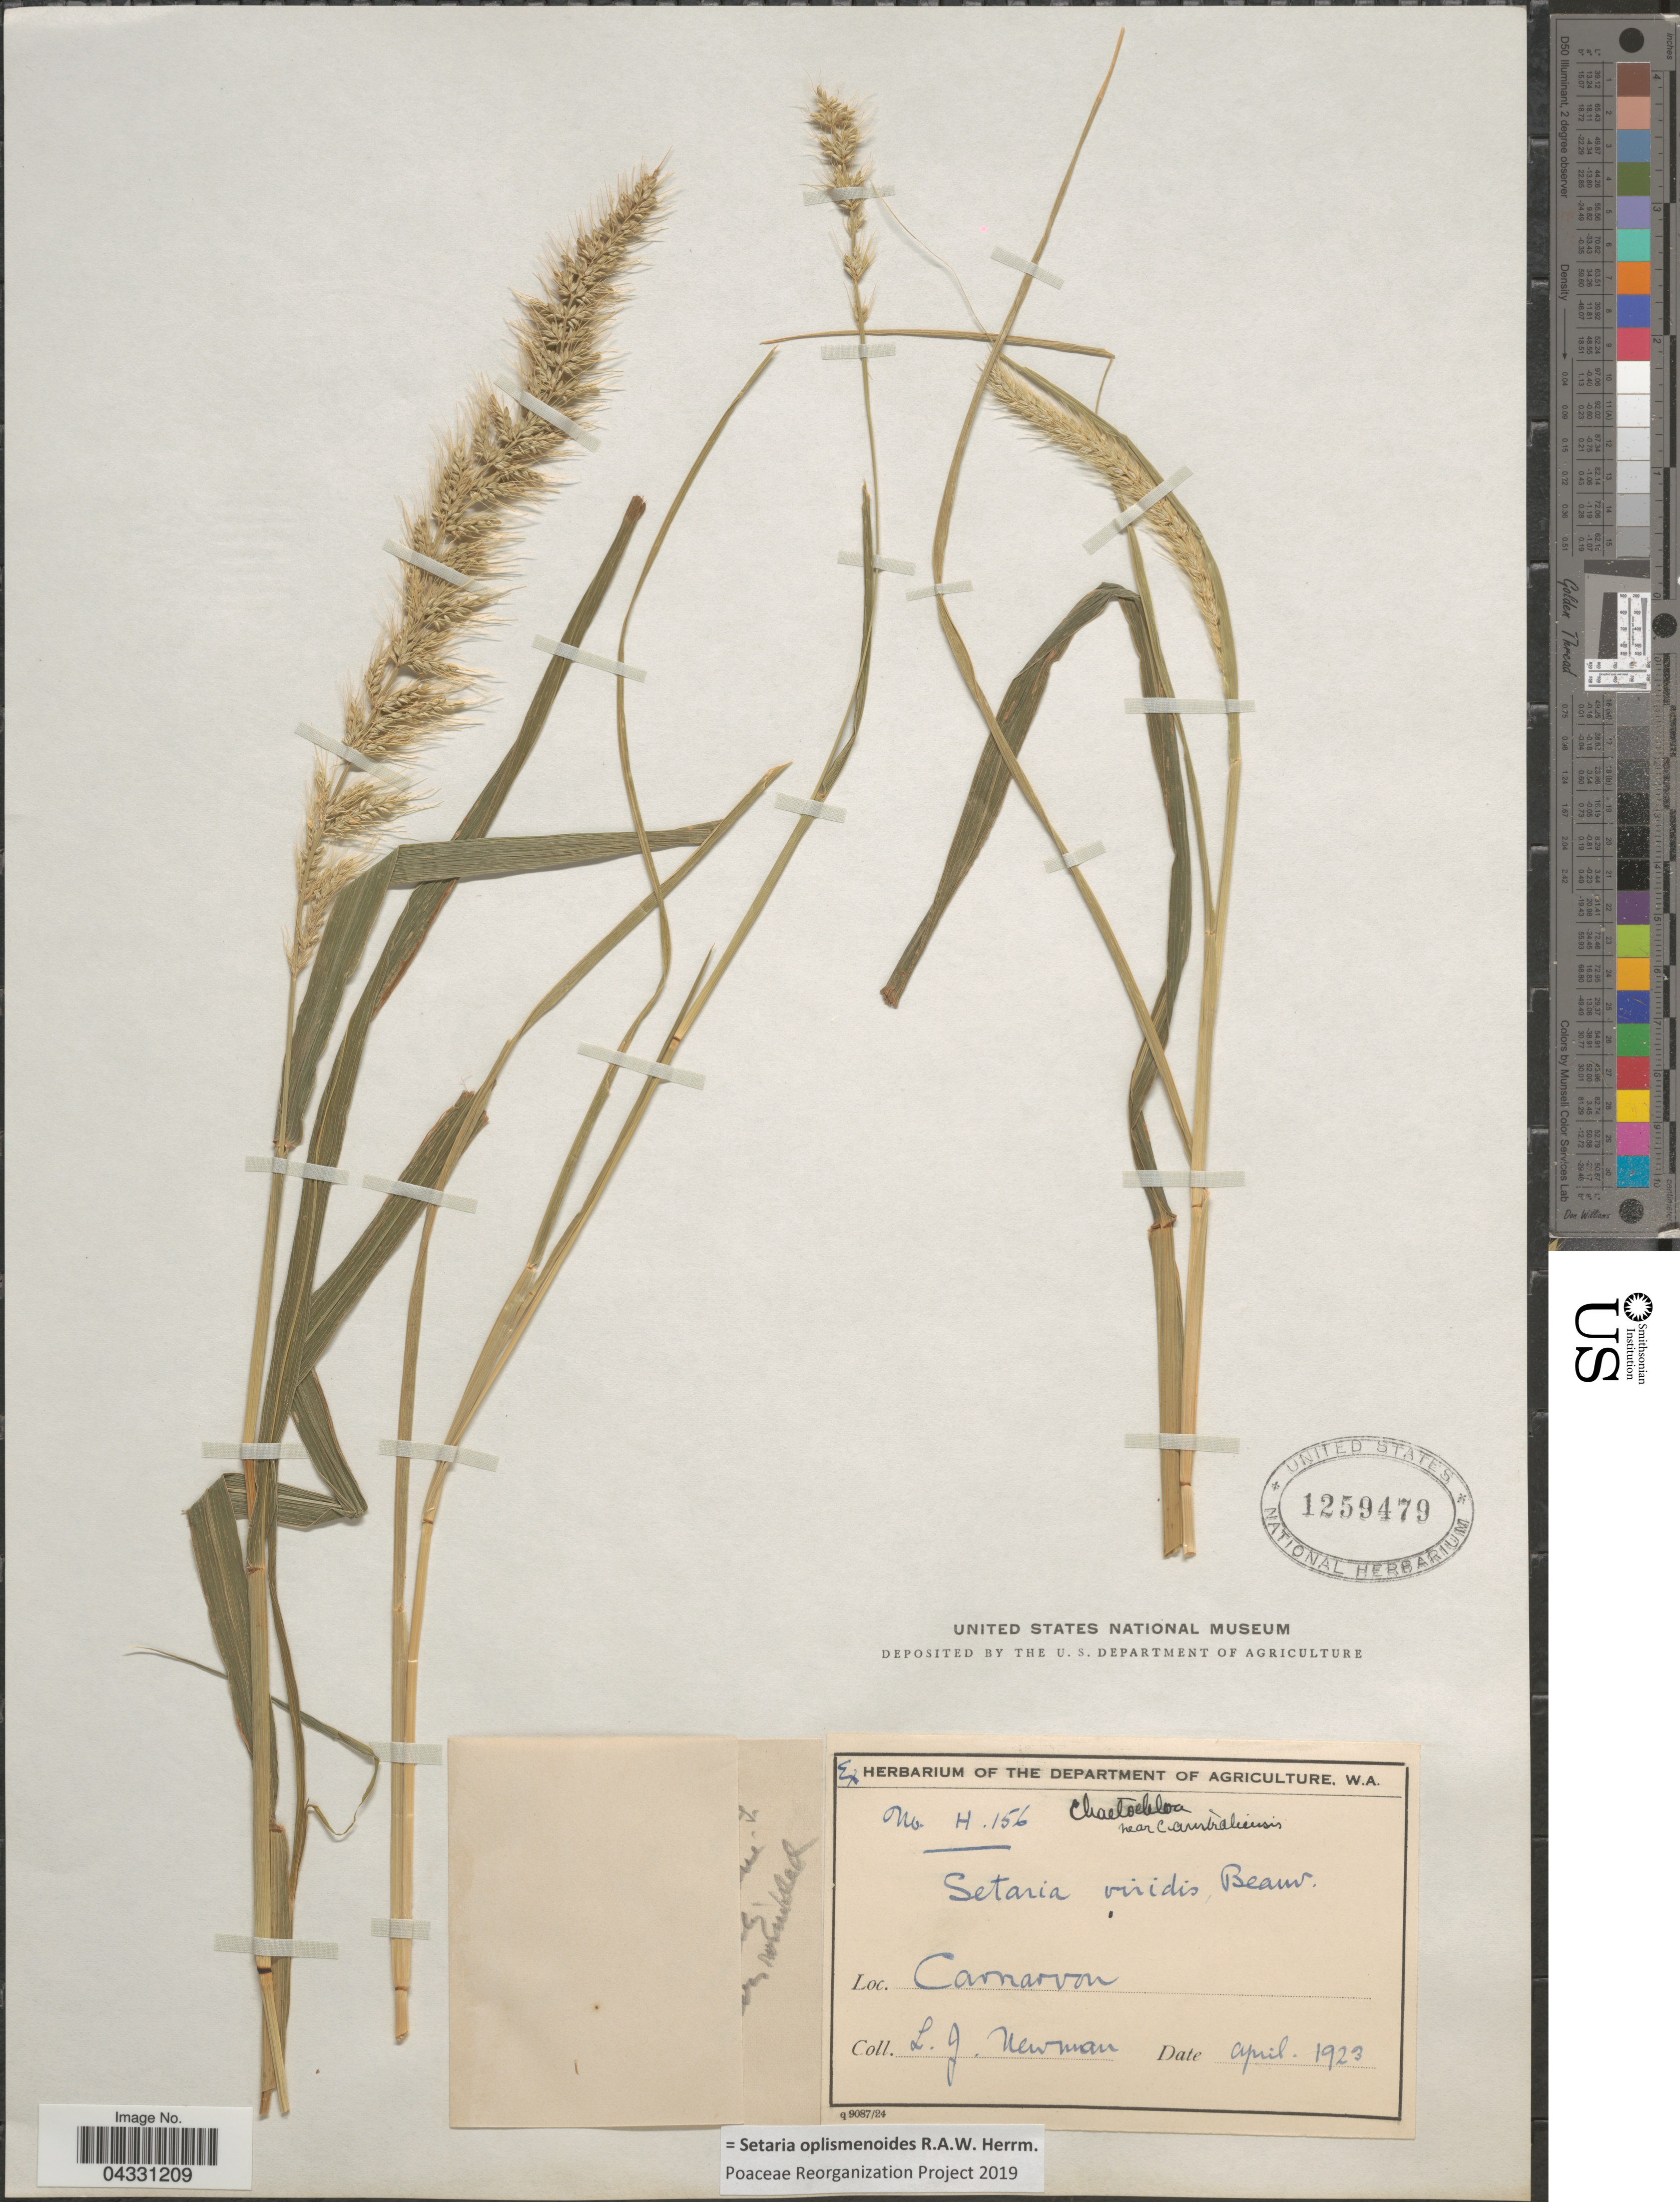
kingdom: Plantae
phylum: Tracheophyta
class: Liliopsida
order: Poales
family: Poaceae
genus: Setaria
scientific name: Setaria oplismenoides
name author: R.A.W. Herrm.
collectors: L. Newman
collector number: H156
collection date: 1923-04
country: Australia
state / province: Western Australia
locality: Carnarvon.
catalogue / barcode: US 1259479